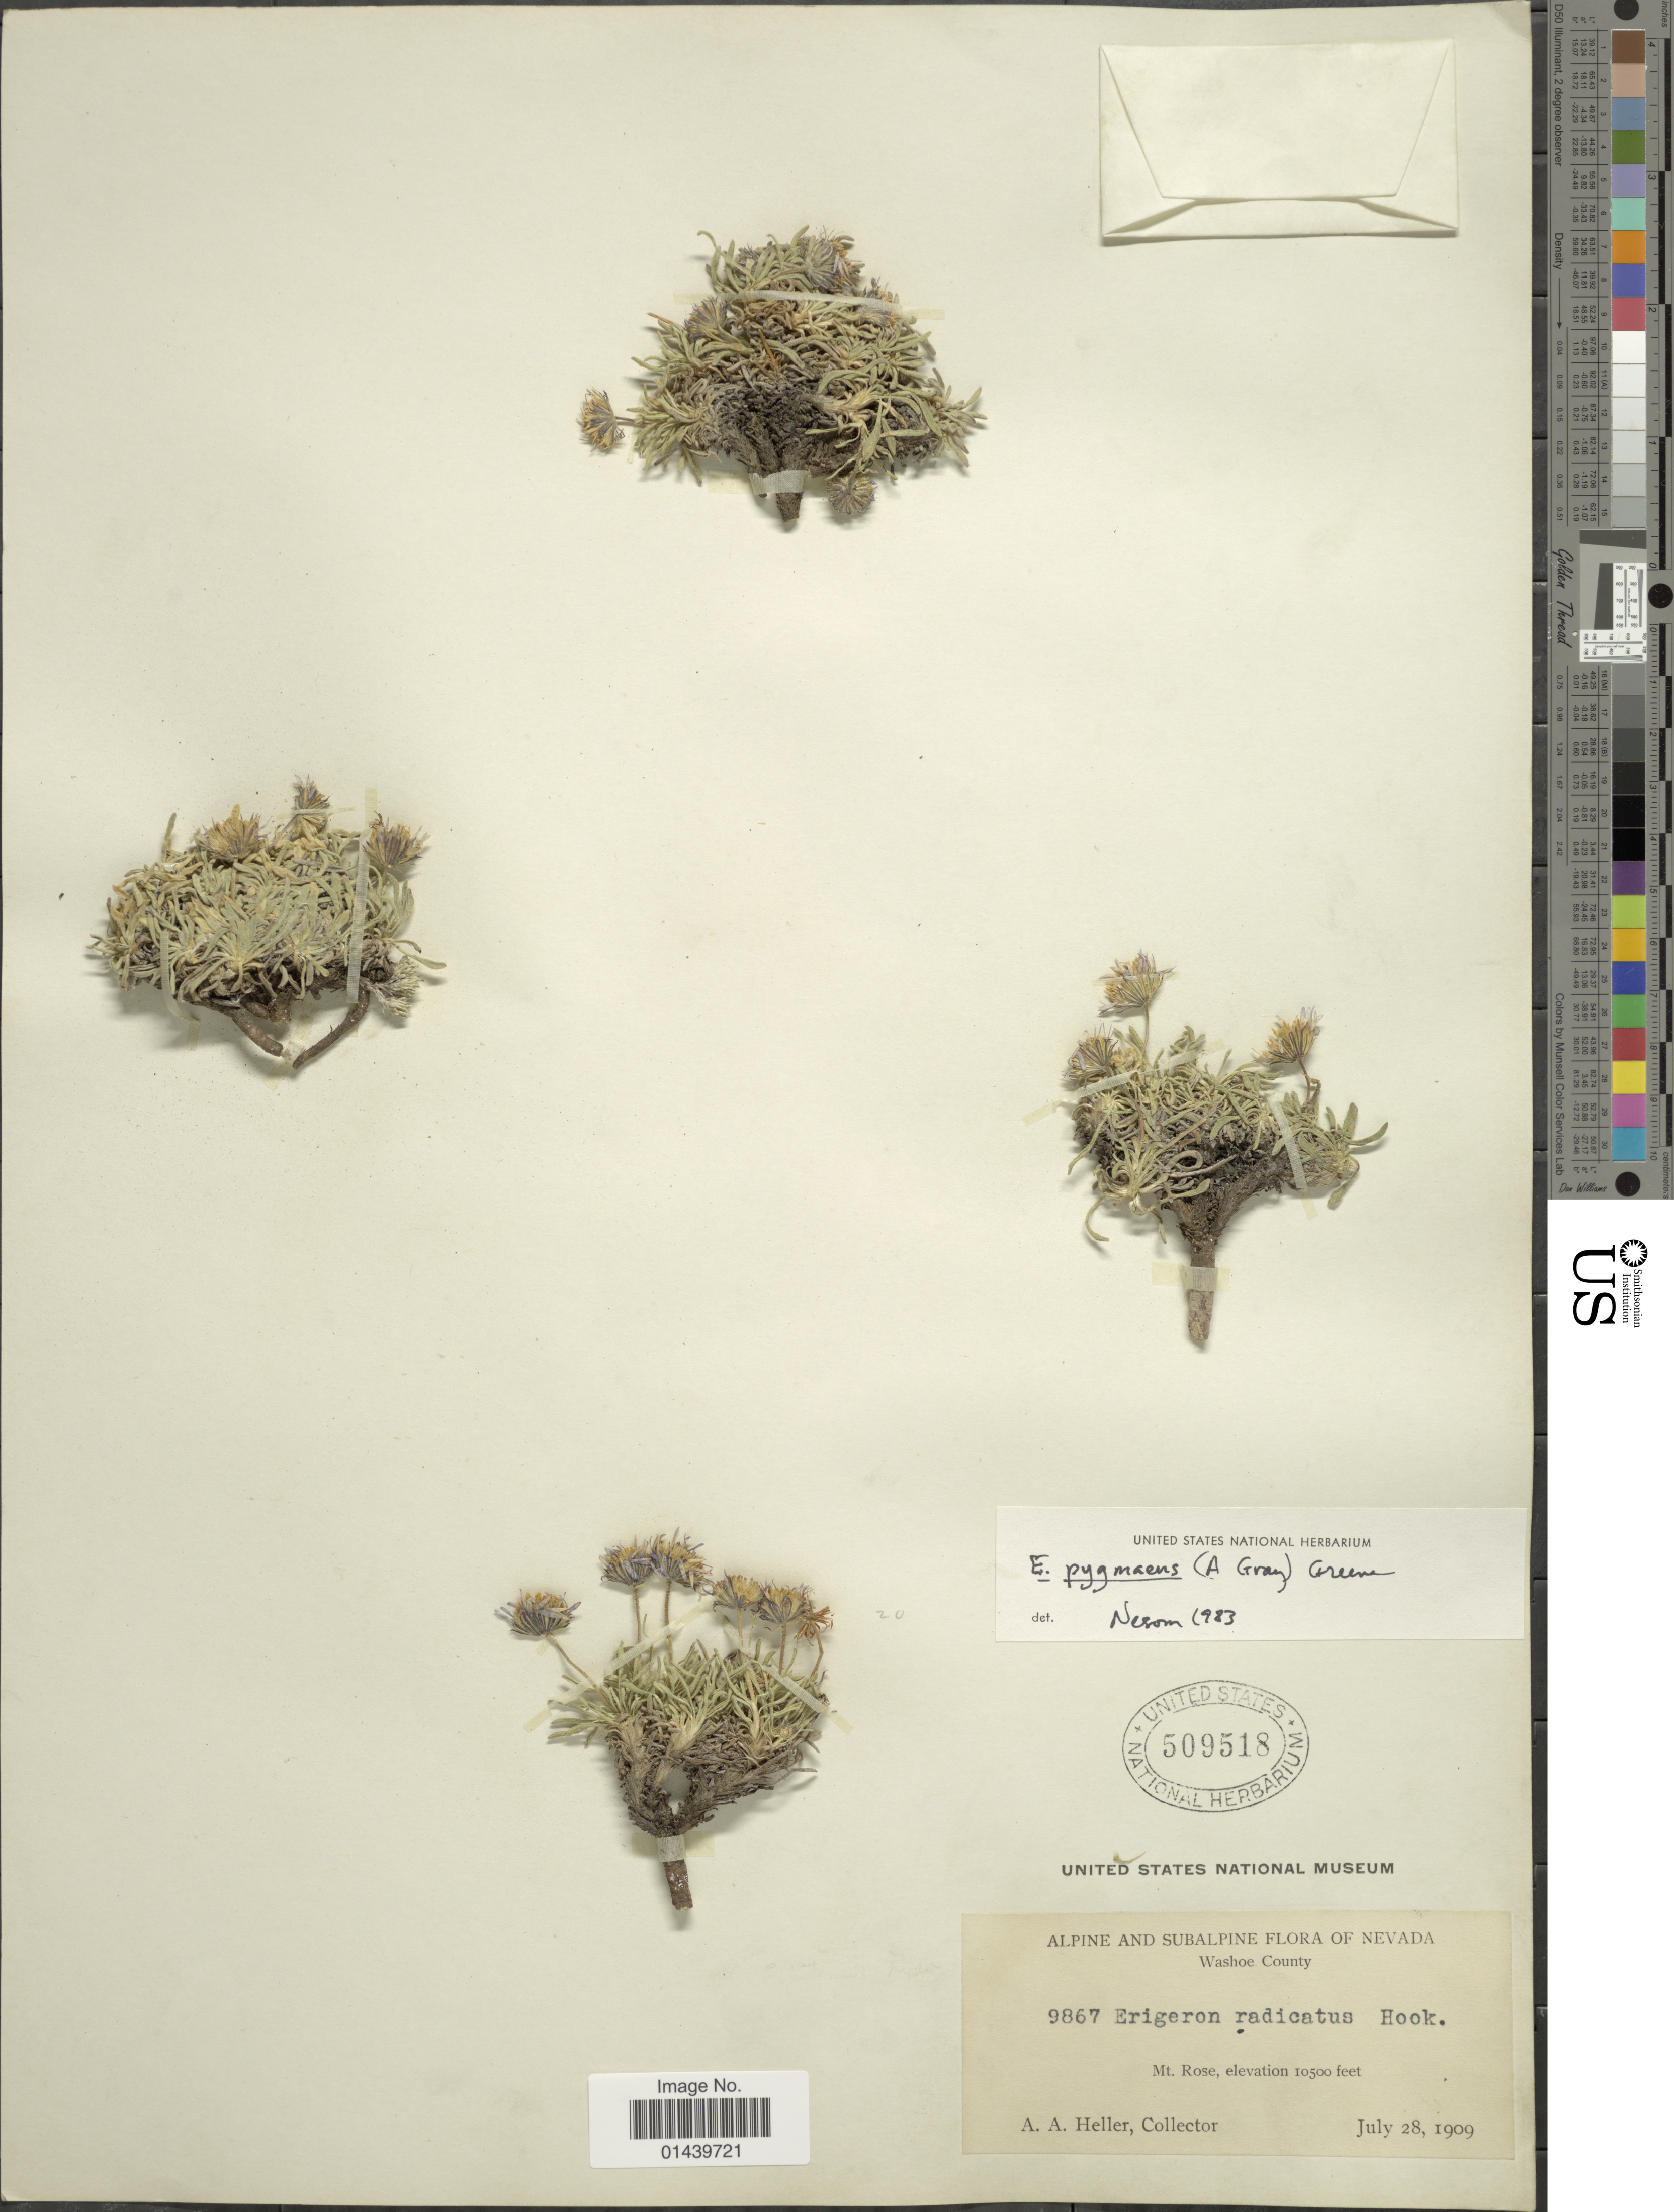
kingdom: Plantae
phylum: Tracheophyta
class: Magnoliopsida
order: Asterales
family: Asteraceae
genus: Erigeron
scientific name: Erigeron pygmaeus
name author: (A. Gray) Greene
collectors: A. A. Heller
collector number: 9867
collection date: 1909-07-28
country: United States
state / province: Nevada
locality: Alpine and Subalpine. Washoe County. Mt. Rose.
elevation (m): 3200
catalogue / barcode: US 509518